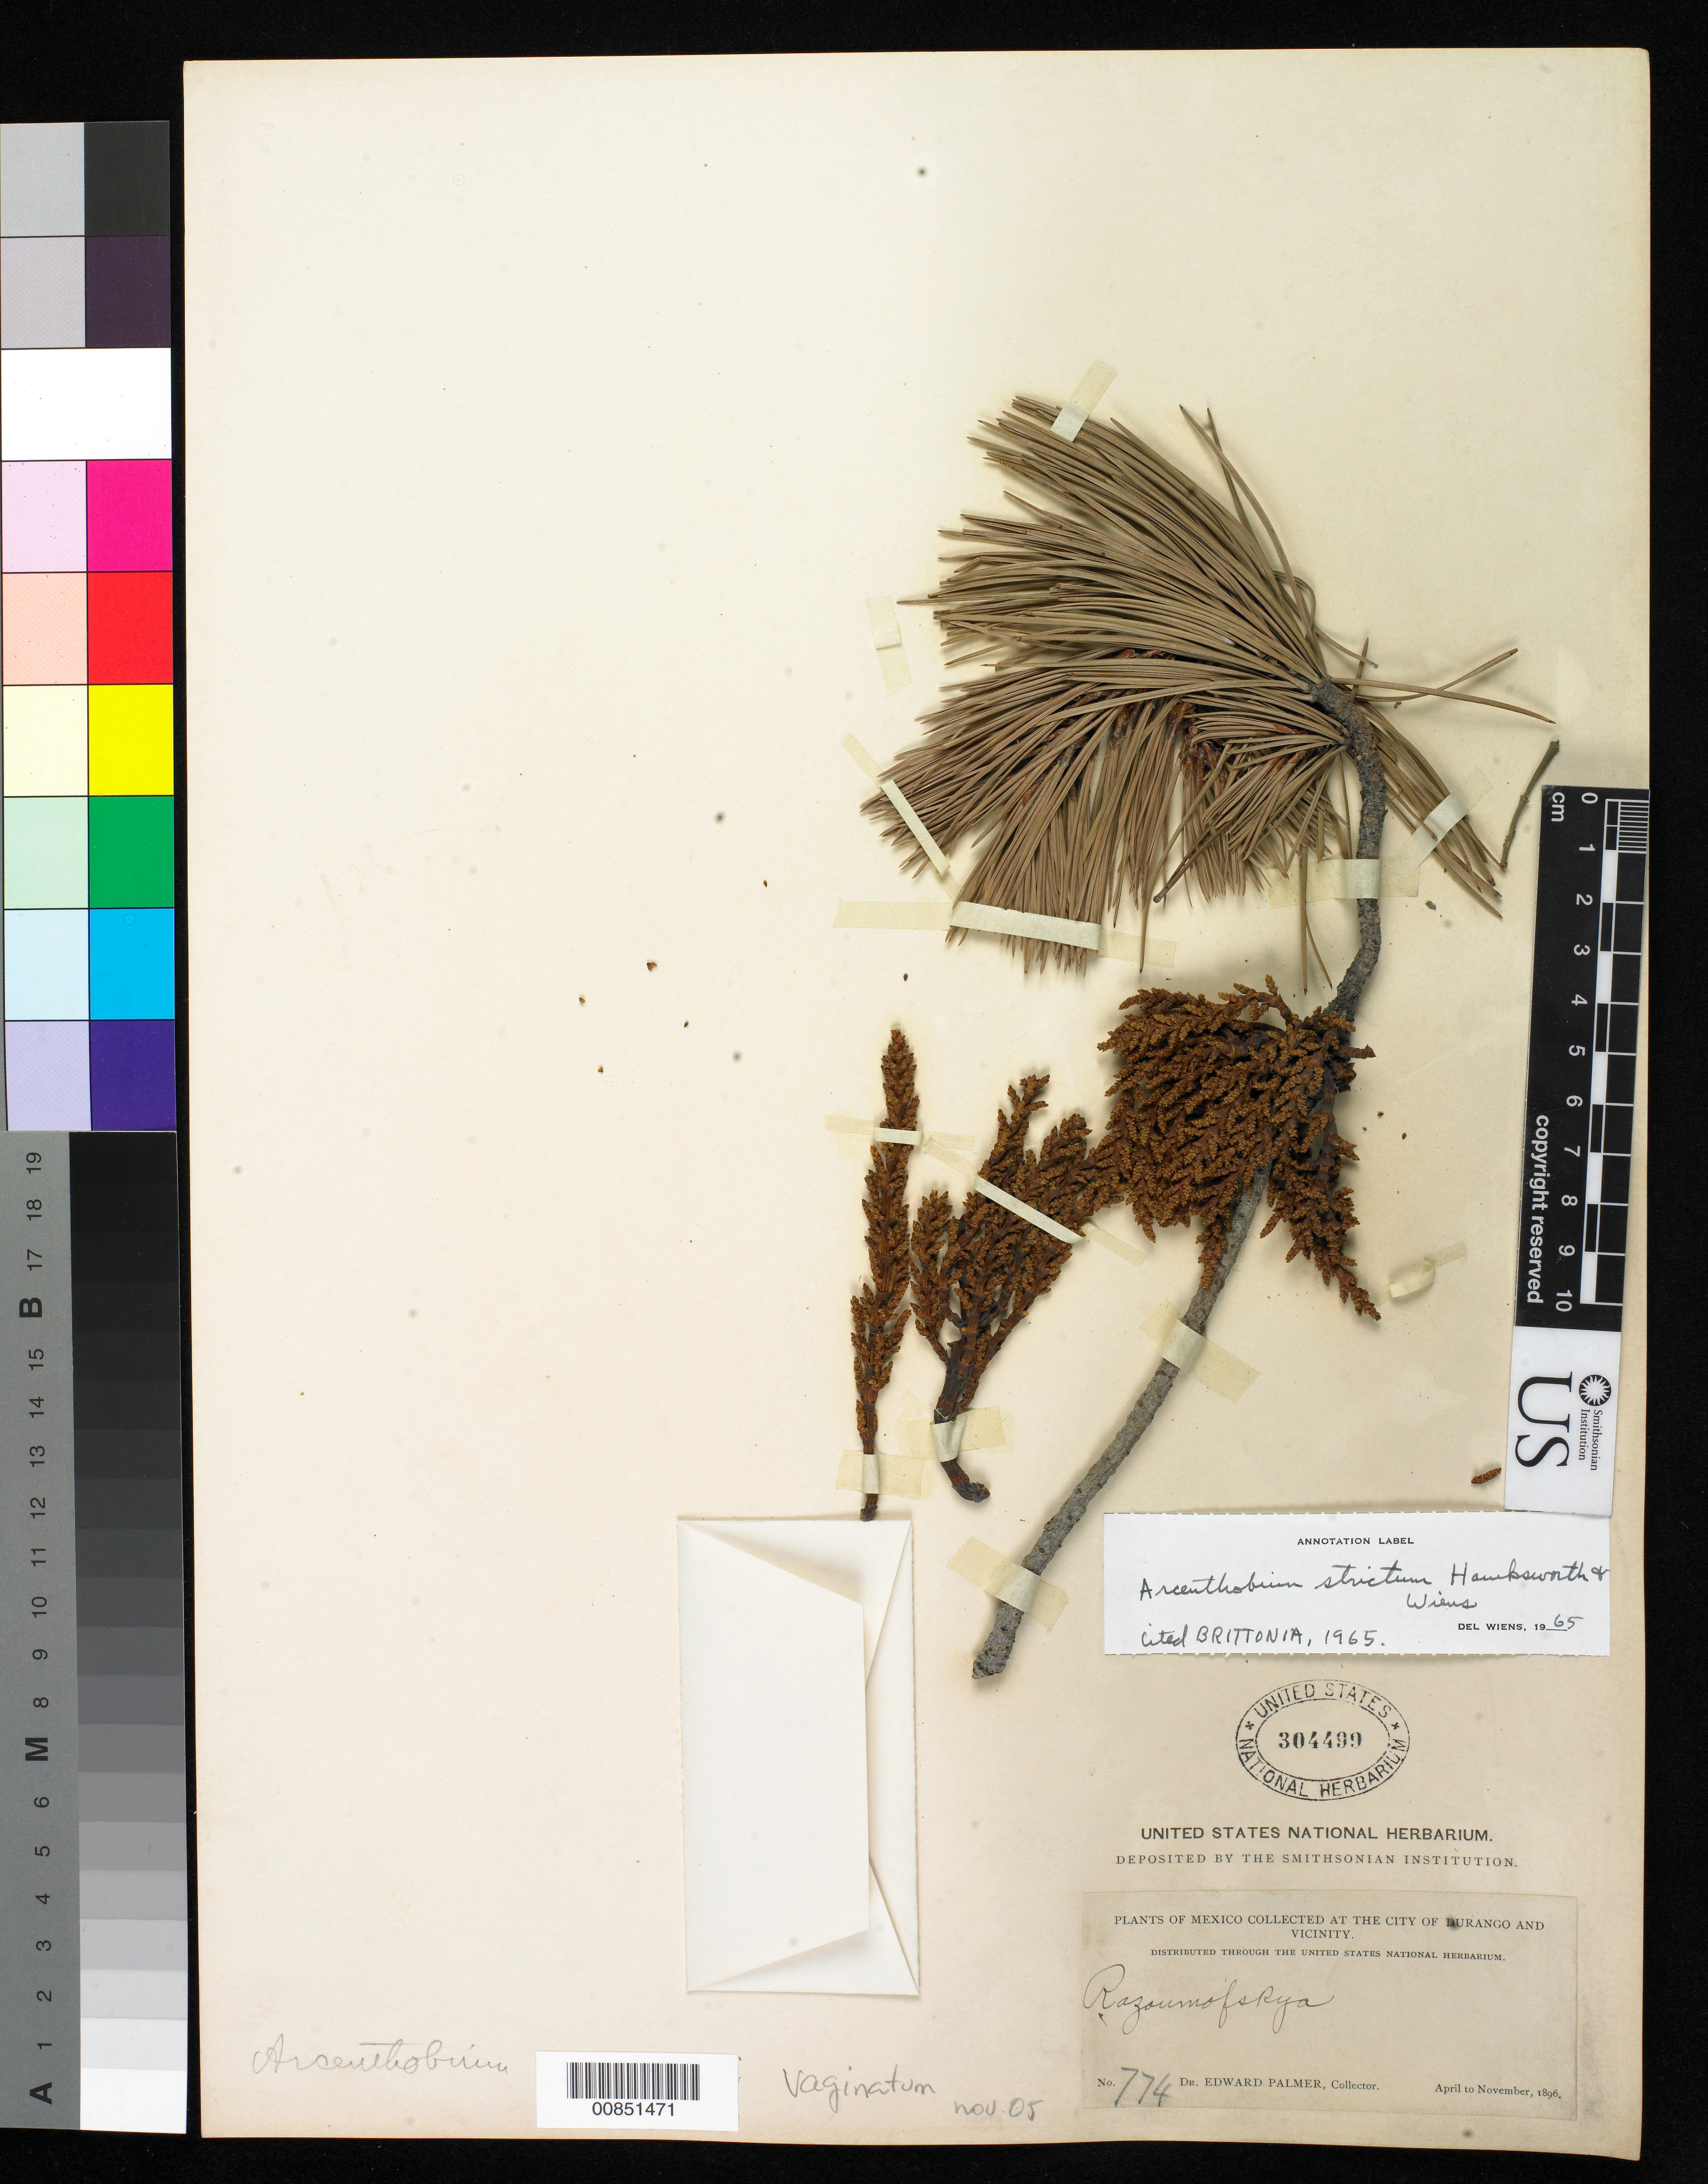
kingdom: Plantae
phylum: Tracheophyta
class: Magnoliopsida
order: Santalales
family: Viscaceae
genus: Arceuthobium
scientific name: Arceuthobium vaginatum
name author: (Humb. & Bonpl. ex Willd.) J. Presl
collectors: E. Palmer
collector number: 774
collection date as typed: Apr 1896 to -- Nov 1896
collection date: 1896-04/1896-11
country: Mexico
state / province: Durango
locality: City of Durango and vicinity.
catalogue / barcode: US 304499